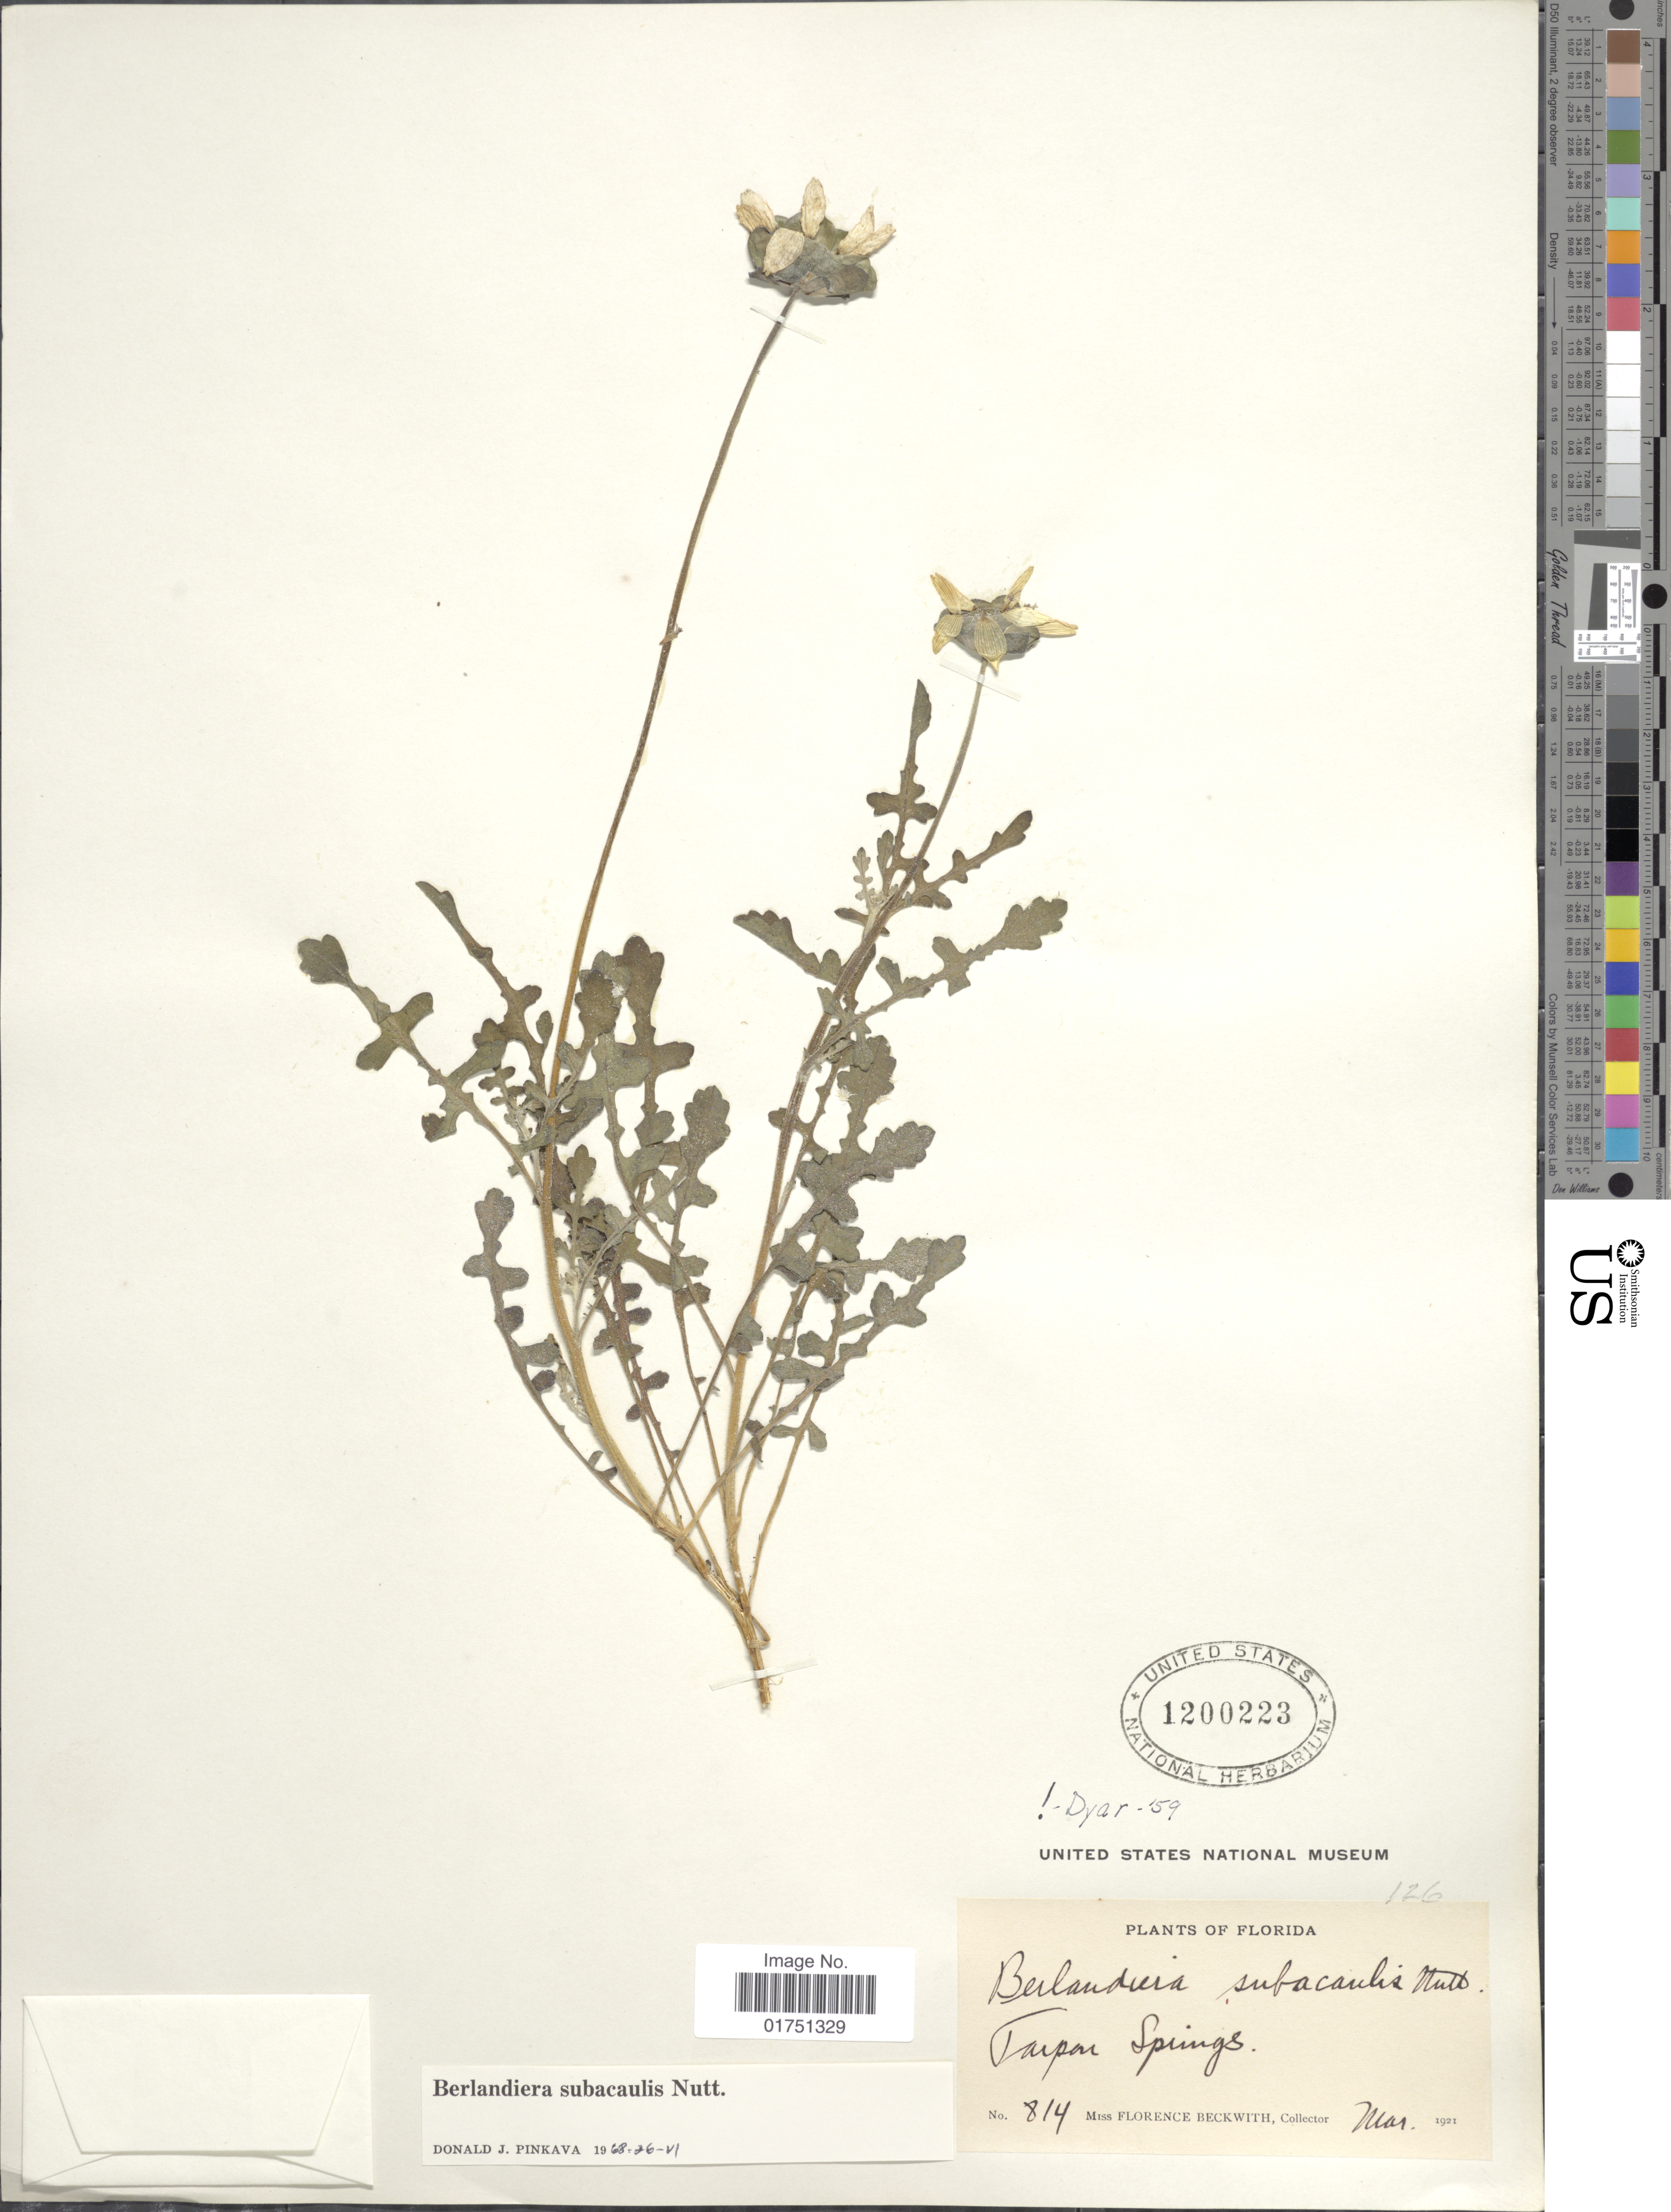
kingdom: Plantae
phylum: Tracheophyta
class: Magnoliopsida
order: Asterales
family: Asteraceae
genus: Berlandiera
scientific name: Berlandiera subacaulis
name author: Nutt.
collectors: F. Beckwith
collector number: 814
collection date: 1921-03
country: United States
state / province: Florida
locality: Tarpon Springs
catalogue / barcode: US 1200223